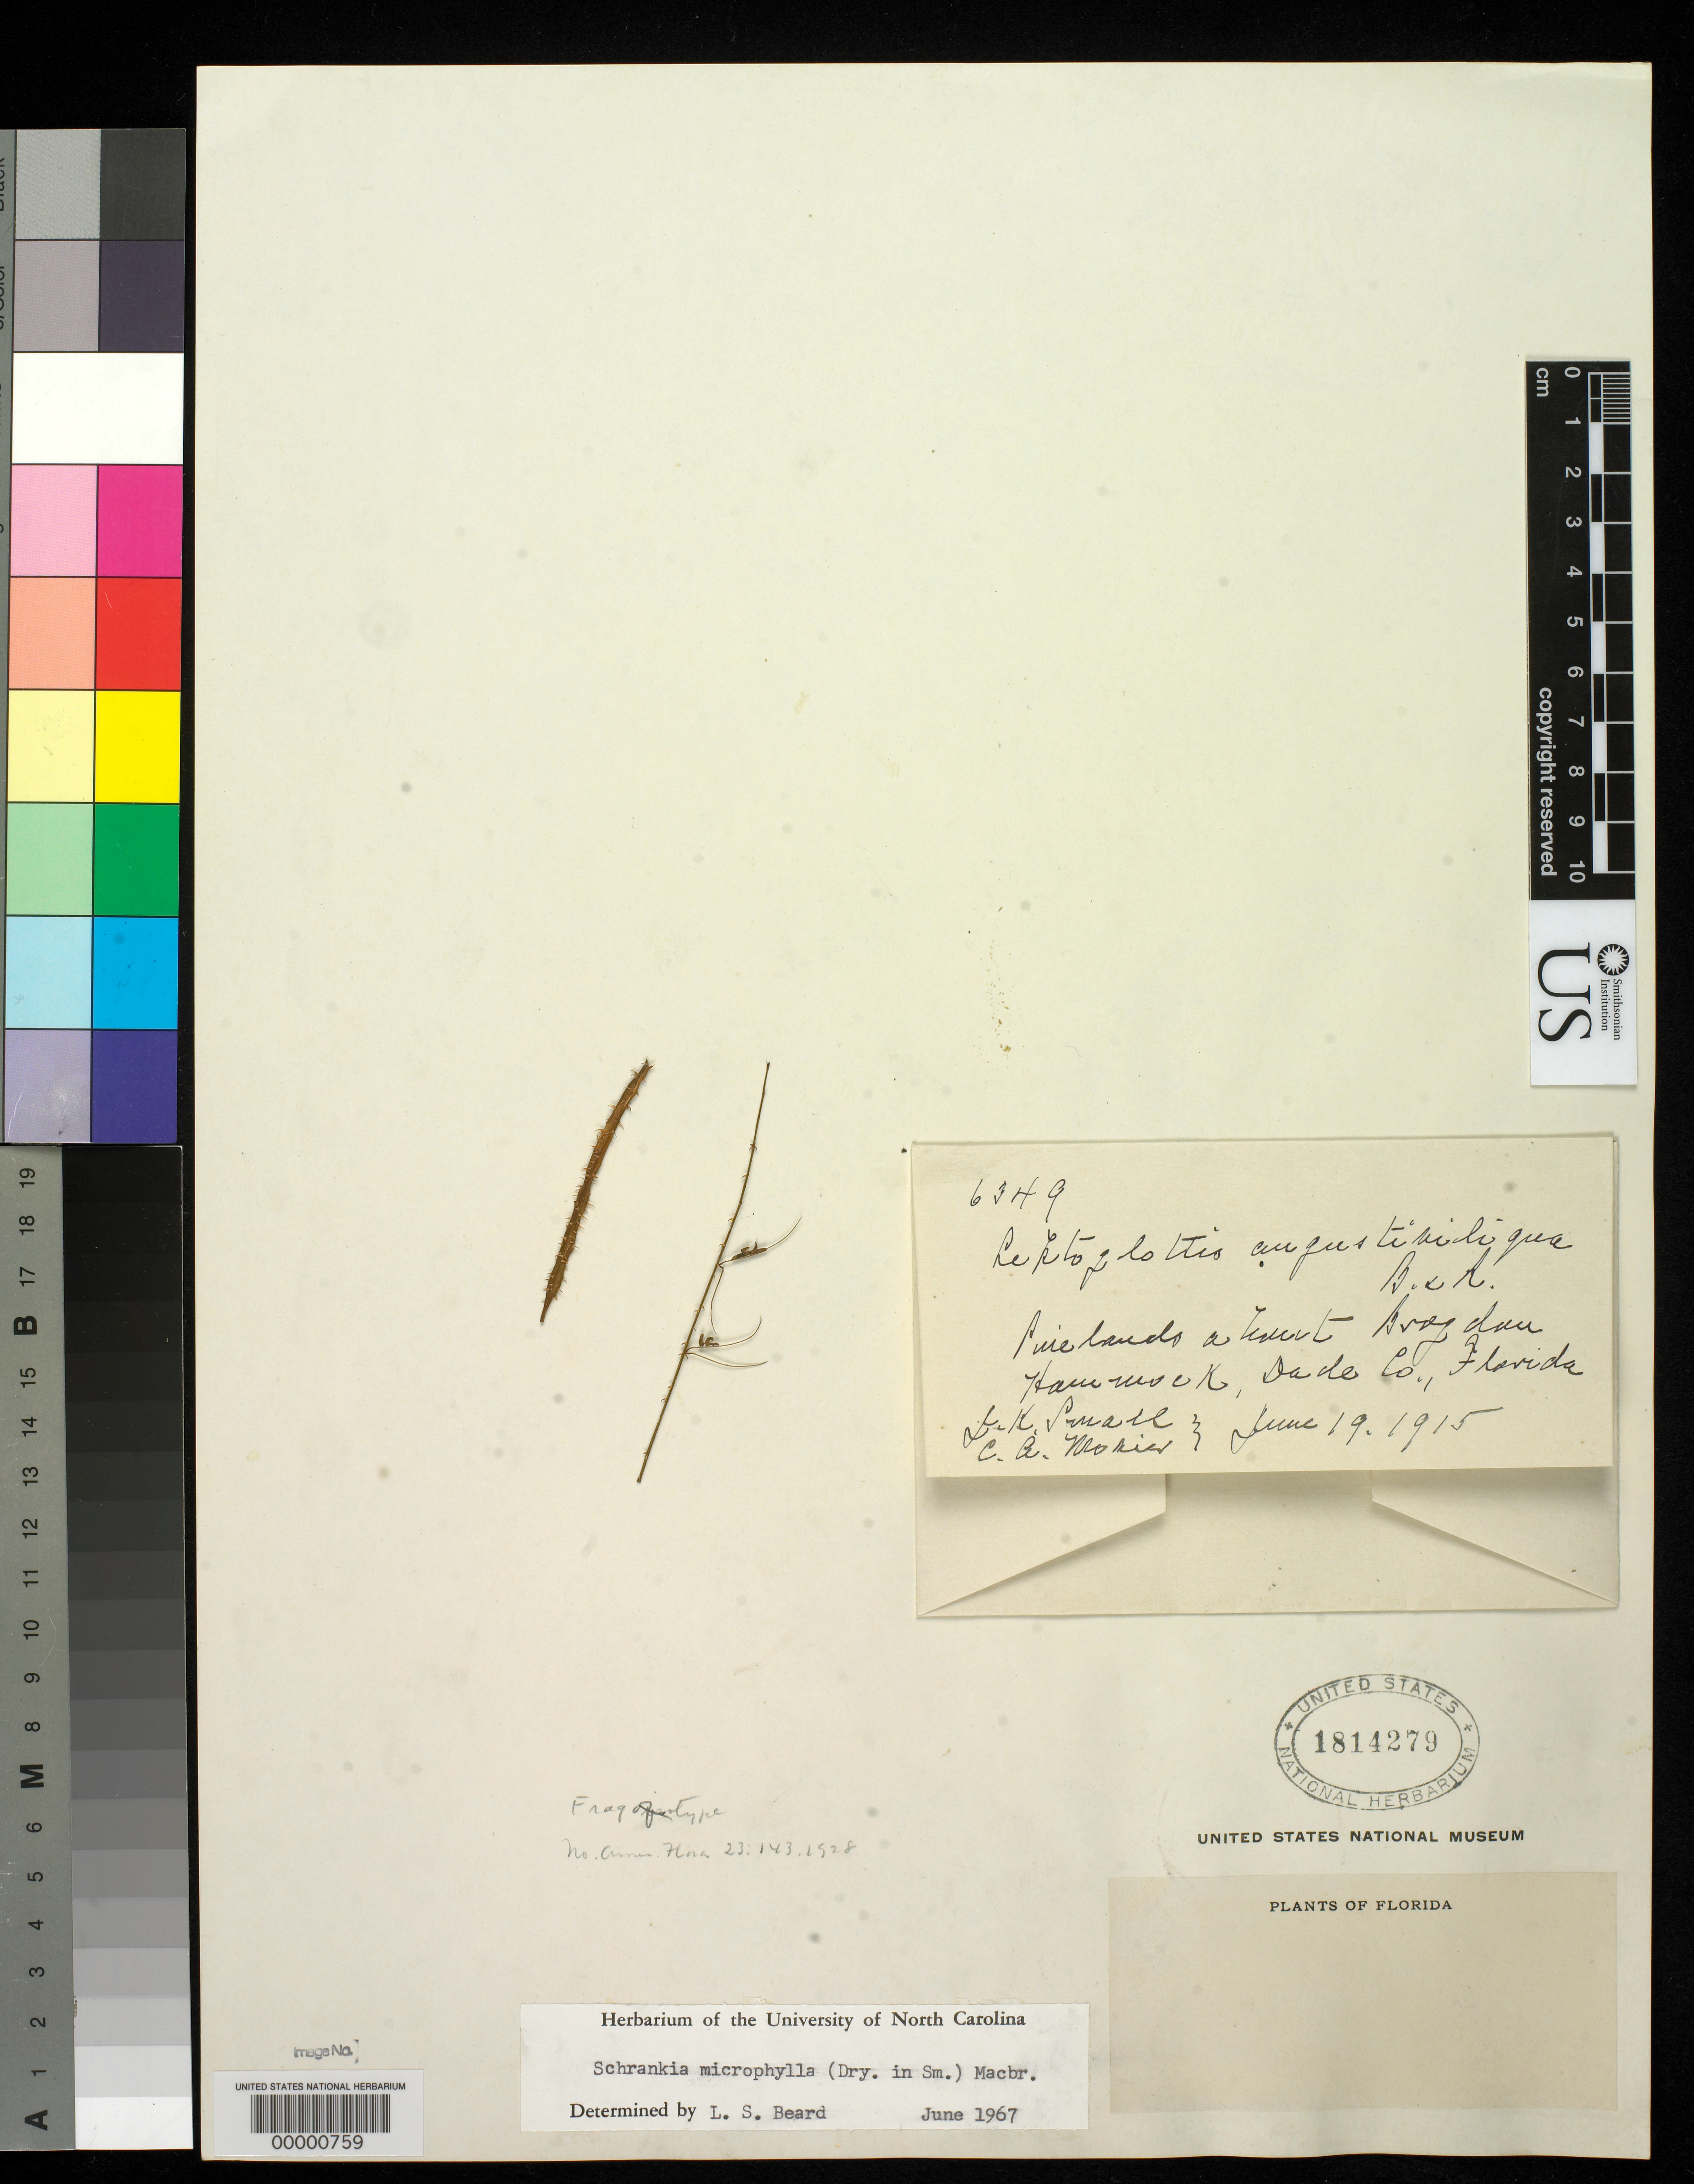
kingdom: Plantae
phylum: Tracheophyta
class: Magnoliopsida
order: Fabales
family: Fabaceae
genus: Leptoglottis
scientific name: Leptoglottis angustisiligua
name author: Britton & Rose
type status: Type Collection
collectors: J. K. Small & C. A. Mosier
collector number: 6349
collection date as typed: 19 Jun 1915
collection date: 1915-06-19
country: United States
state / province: Florida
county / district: Dade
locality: Hammock.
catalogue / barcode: US 1814279